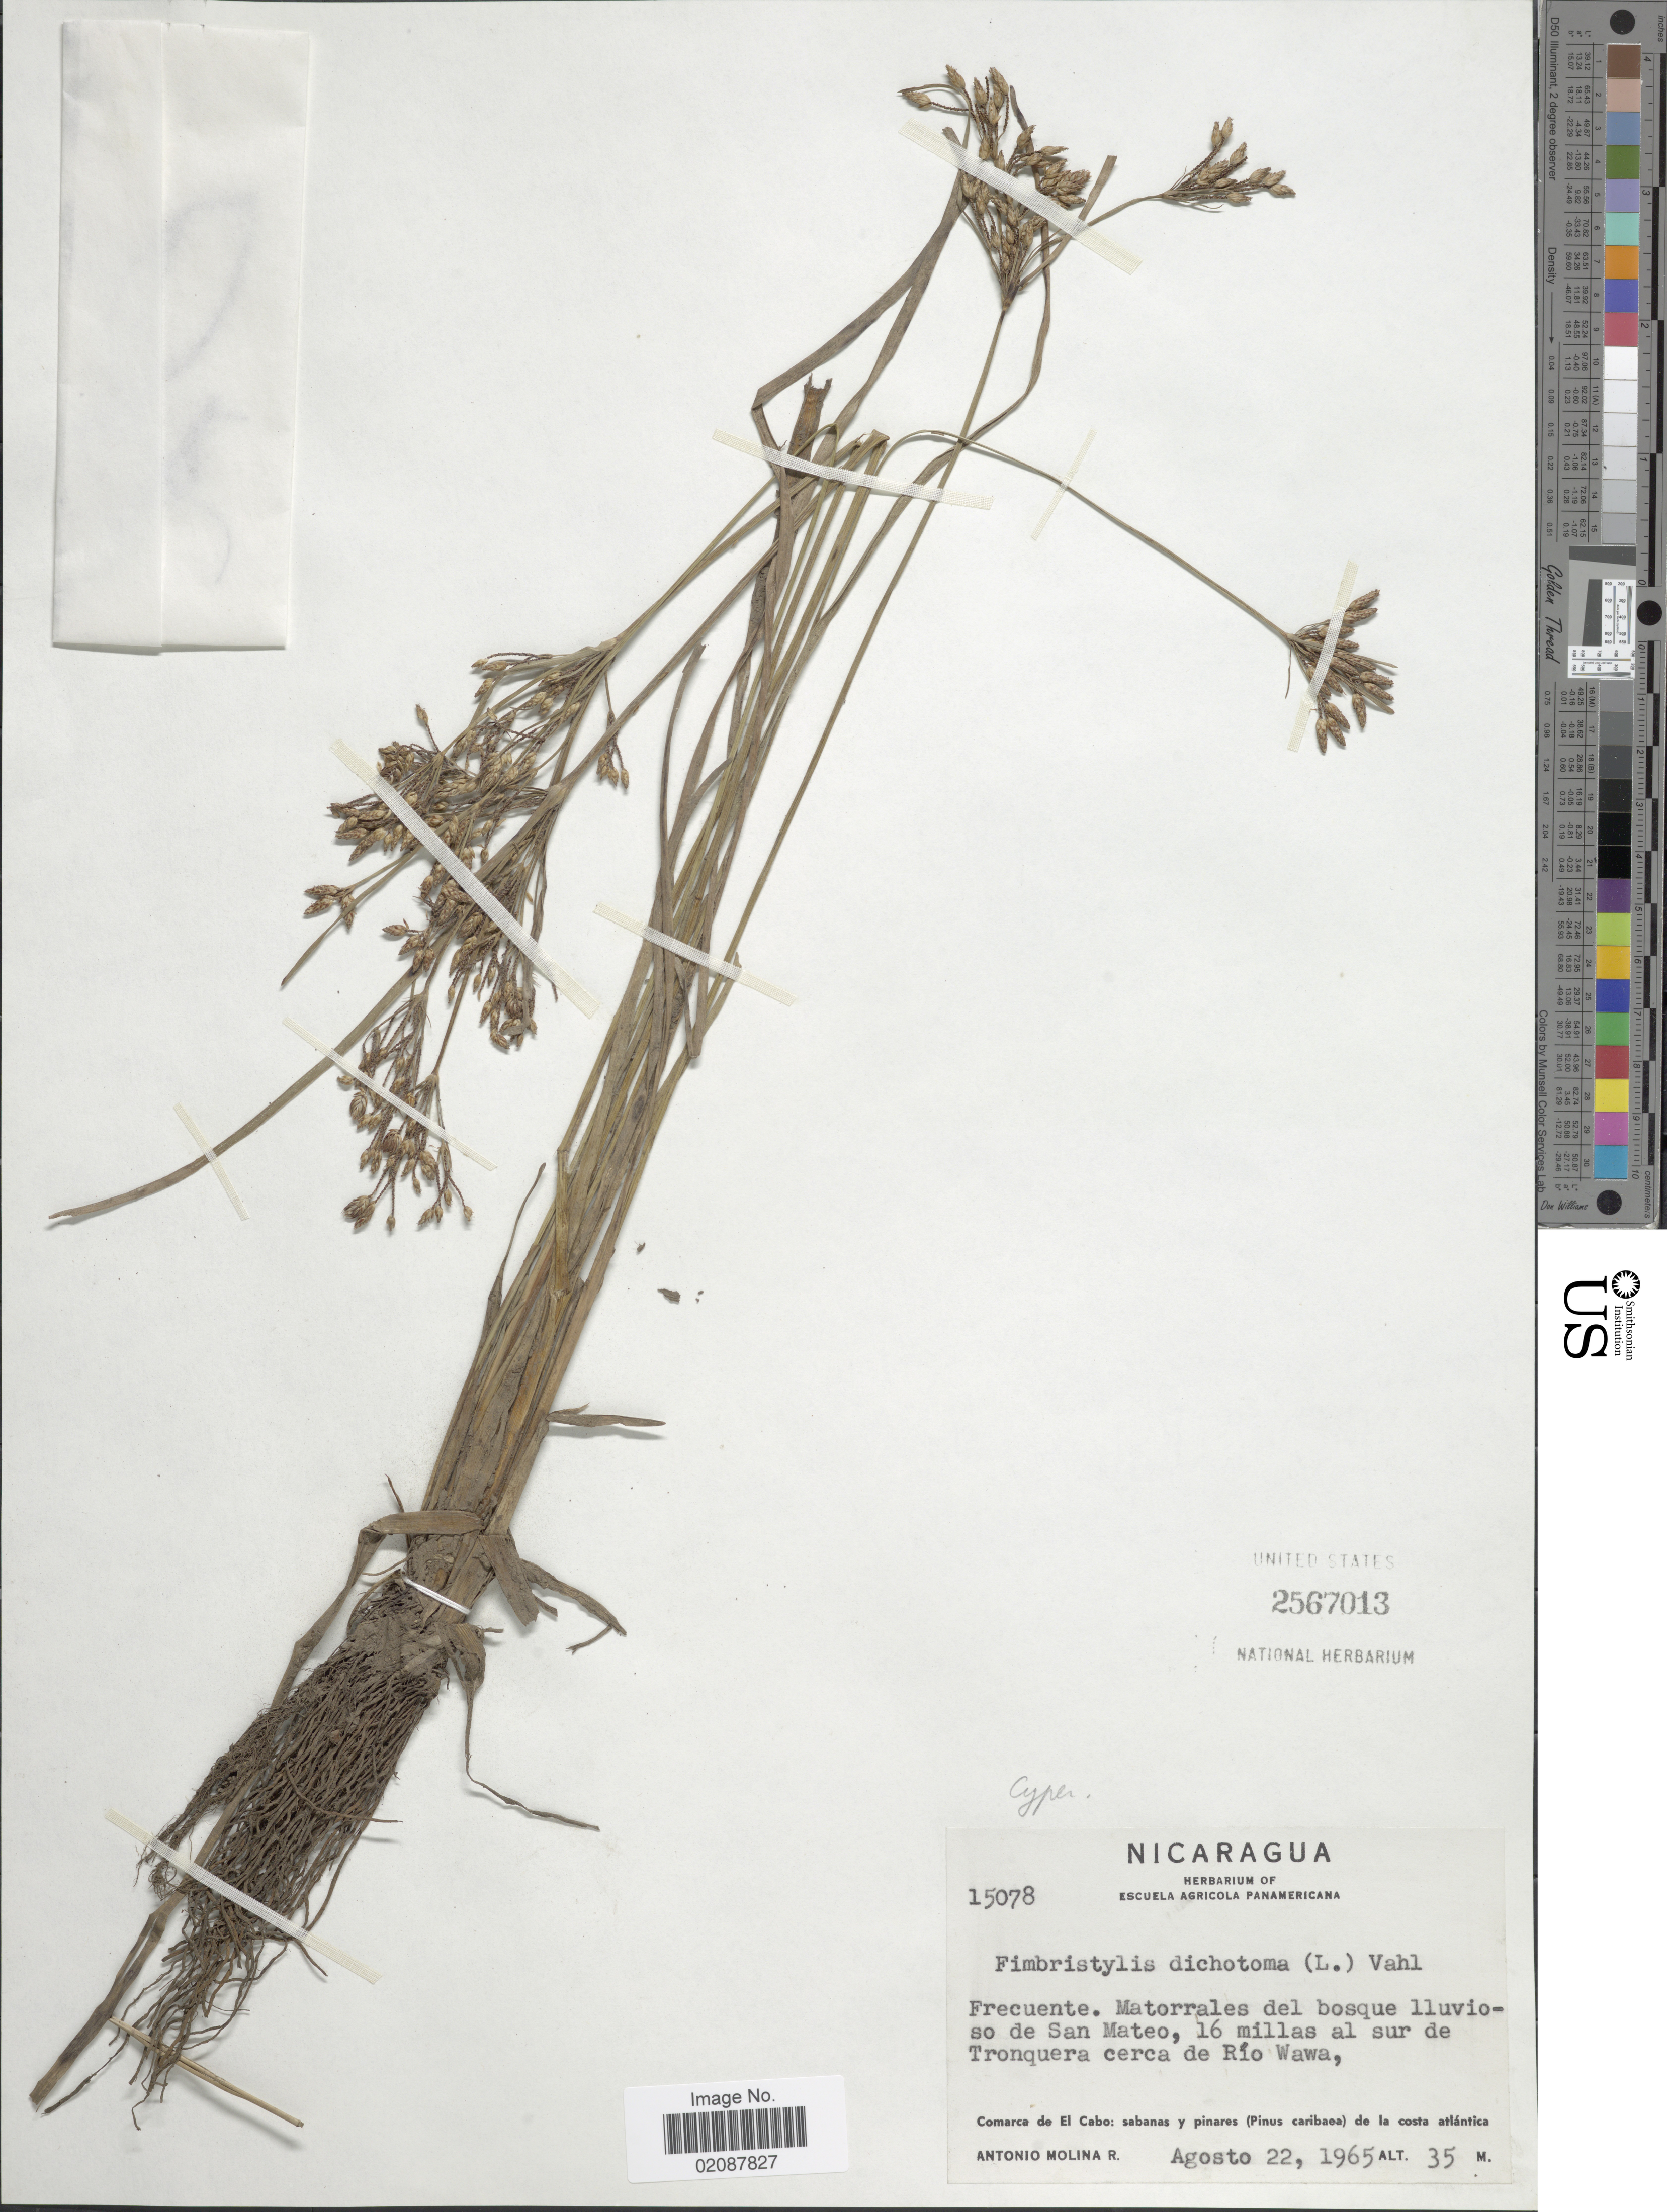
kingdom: Plantae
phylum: Tracheophyta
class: Liliopsida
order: Poales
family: Cyperaceae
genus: Fimbristylis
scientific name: Fimbristylis dichotoma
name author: (L.) Vahl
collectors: A. Molina R.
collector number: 15078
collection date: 1965-08-22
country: Nicaragua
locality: Frecuente. Matorrales del bosque lluvioso de San Mateo, 16 millas al sur de Tronquera cerca de Río Wawa, Comarca de El Cabo: sabanas y pinares (Pinus caribaea) de la costa atlántica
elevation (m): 35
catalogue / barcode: US 2567013